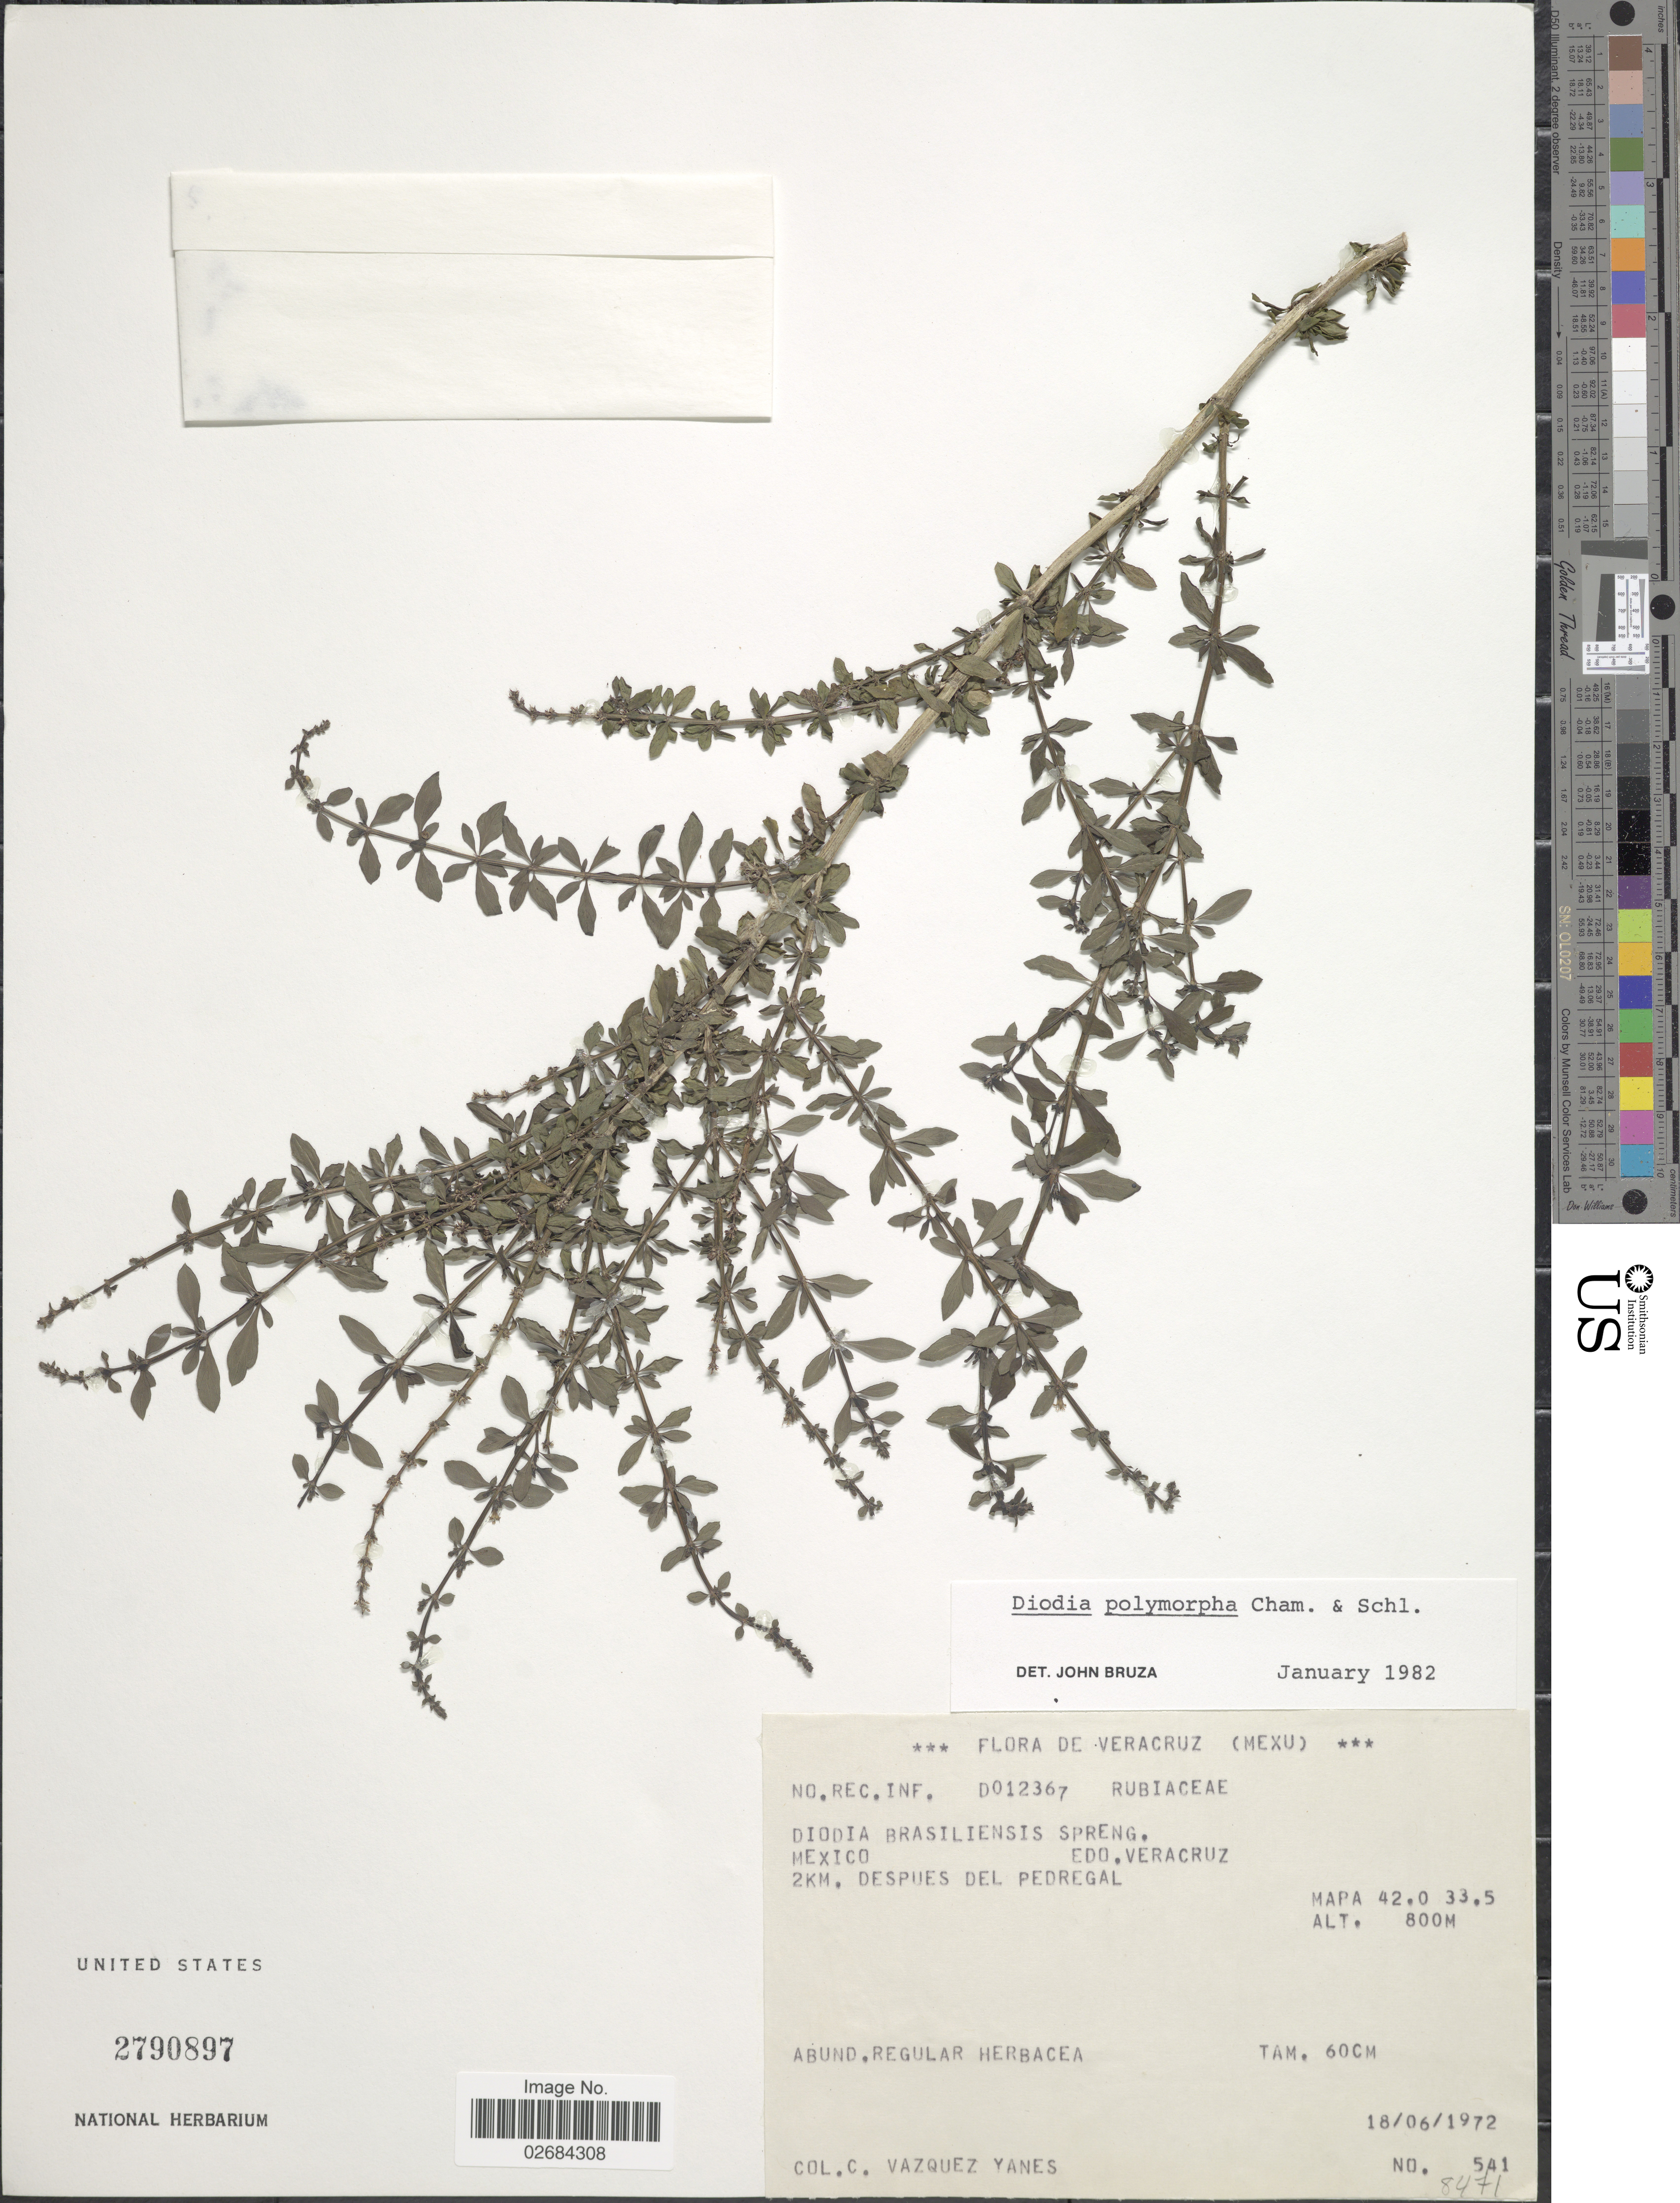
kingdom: Plantae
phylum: Tracheophyta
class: Magnoliopsida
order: Gentianales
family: Rubiaceae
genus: Diodia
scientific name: Diodia brasiliensis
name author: Spreng.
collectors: C. Vazquez Yanes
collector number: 541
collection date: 1972-06-18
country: Mexico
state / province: Veracruz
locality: Edo. Veracruz. 2km. despues del Pedregal. Mapa 42.0 33.5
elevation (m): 800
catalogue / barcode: US 2790897